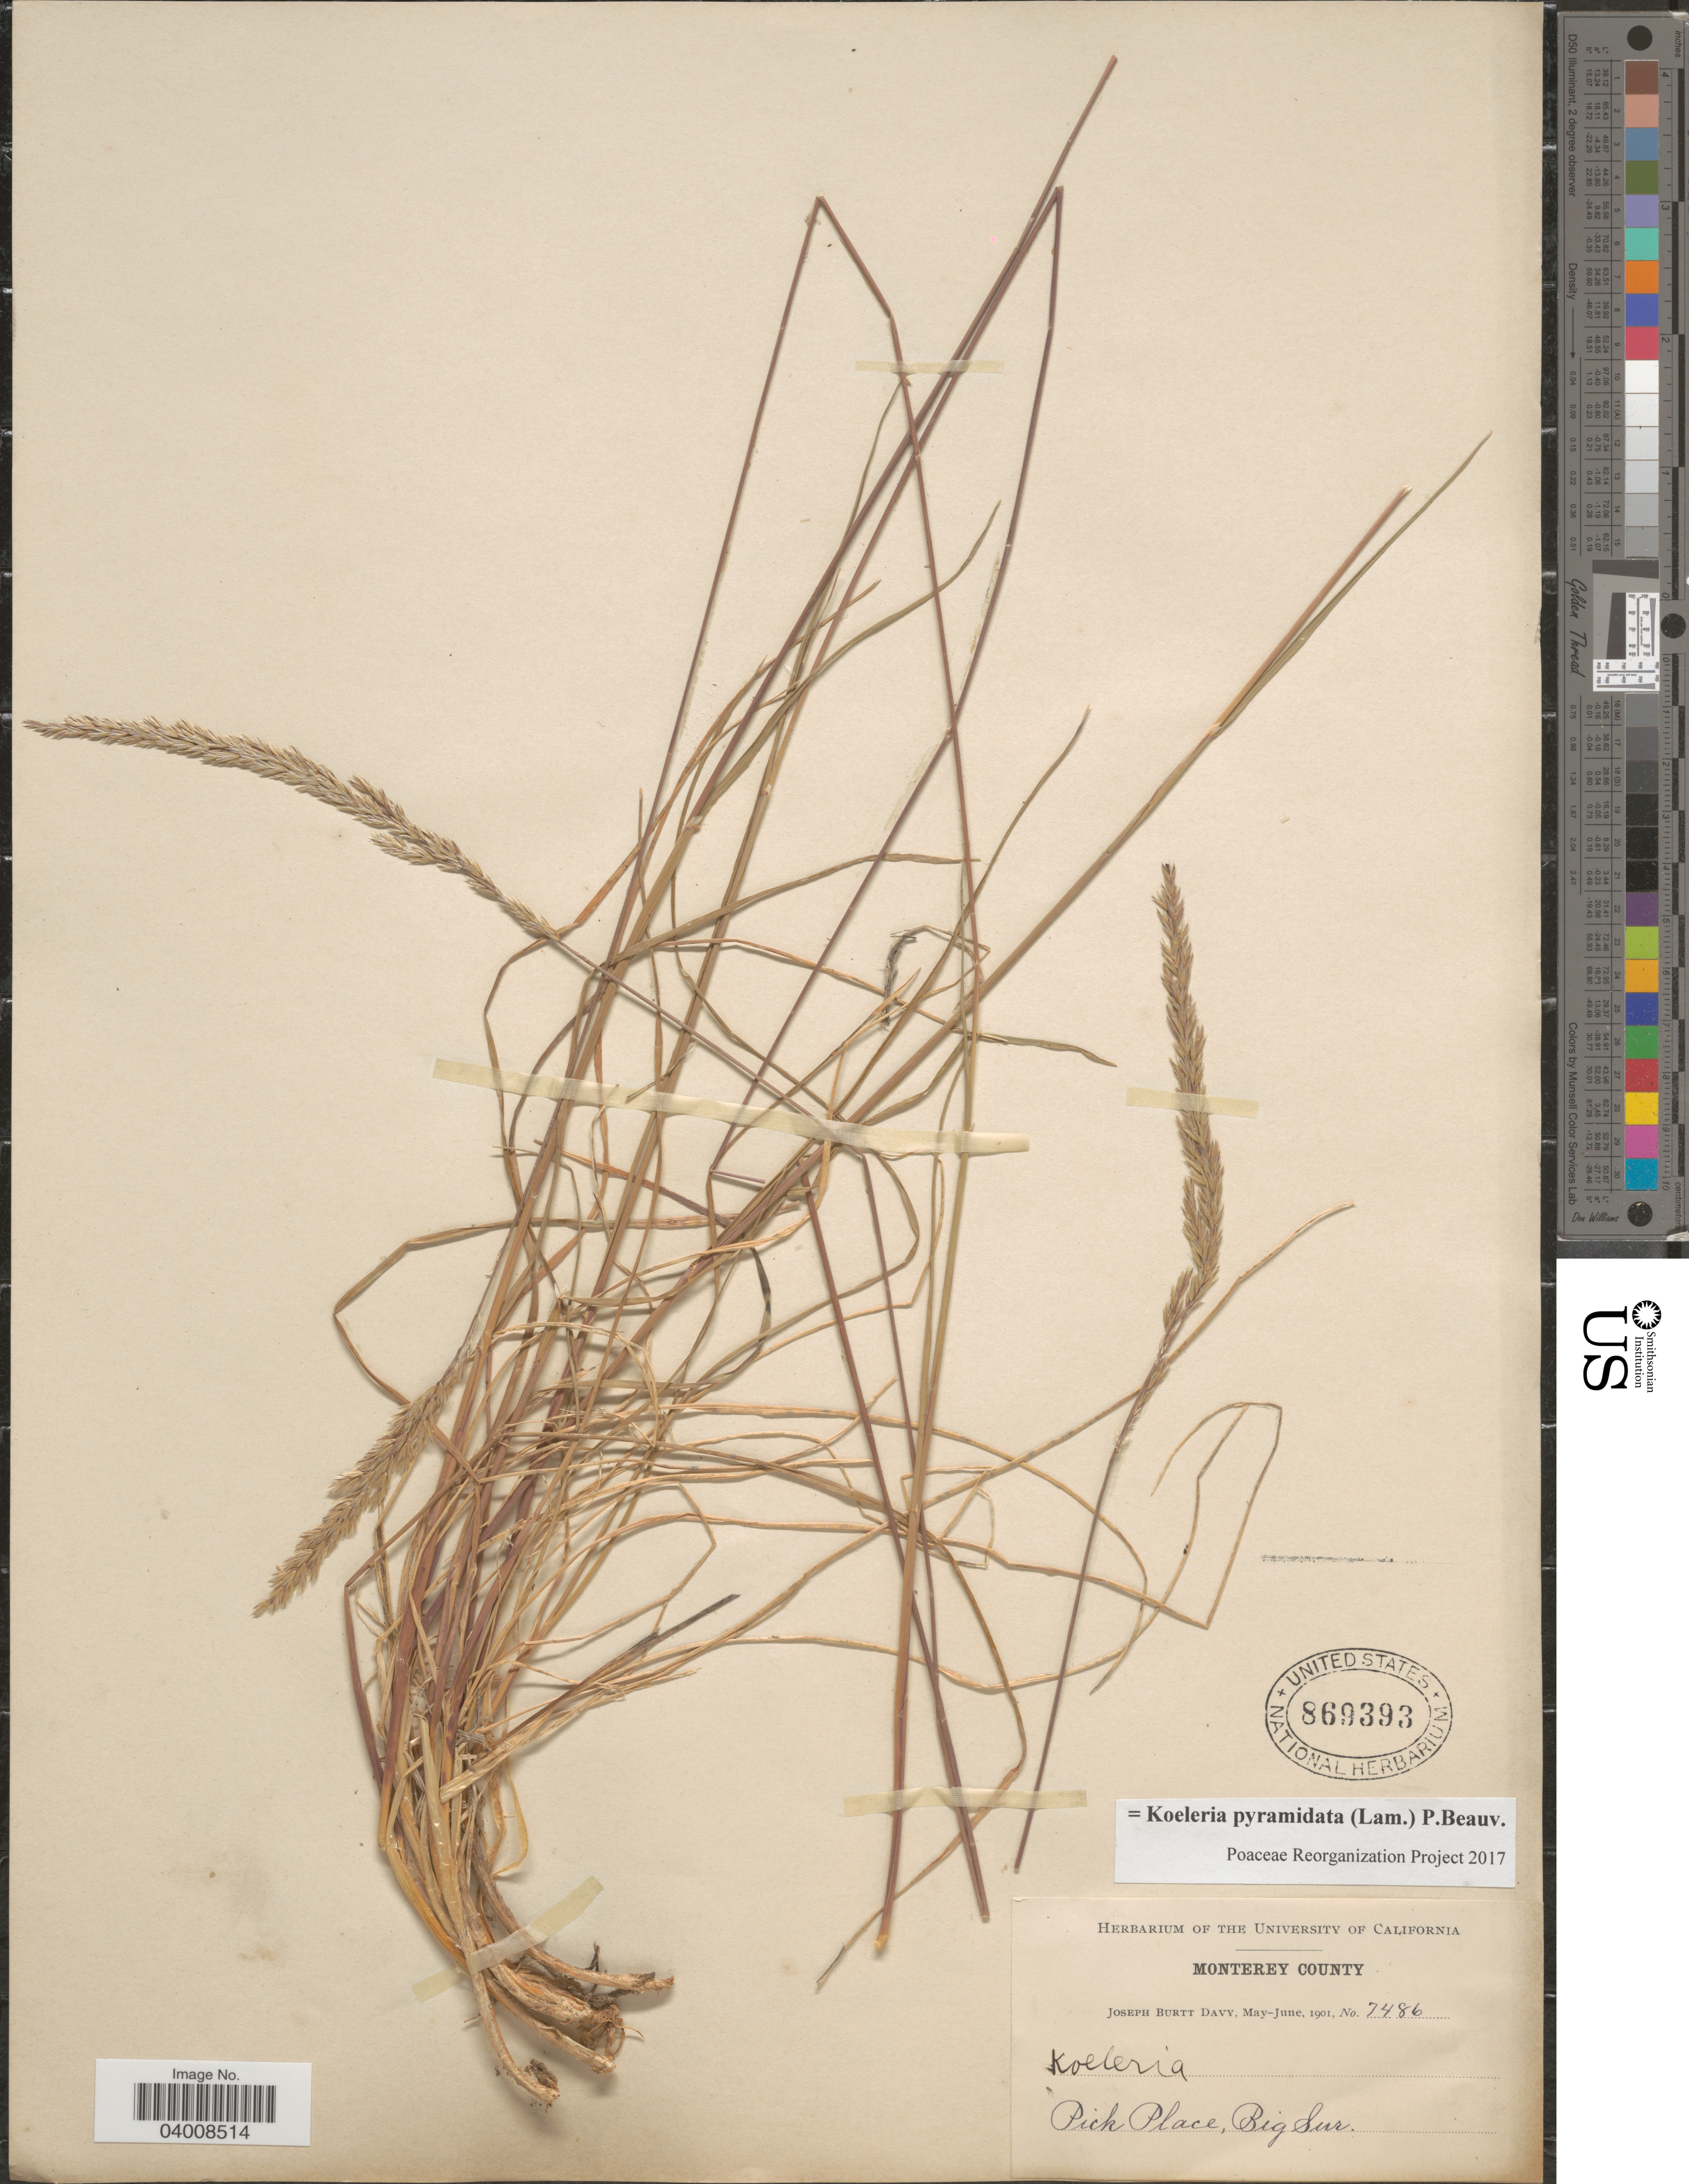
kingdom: Plantae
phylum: Tracheophyta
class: Liliopsida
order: Poales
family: Poaceae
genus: Koeleria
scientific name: Koeleria spicata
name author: (L.) Barberá et al.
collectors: J. Burtt Davy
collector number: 7486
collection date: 1901-05/1901-06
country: United States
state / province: California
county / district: Monterey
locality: Monterey County. Pick Place, Big Sur.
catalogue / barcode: US 869393